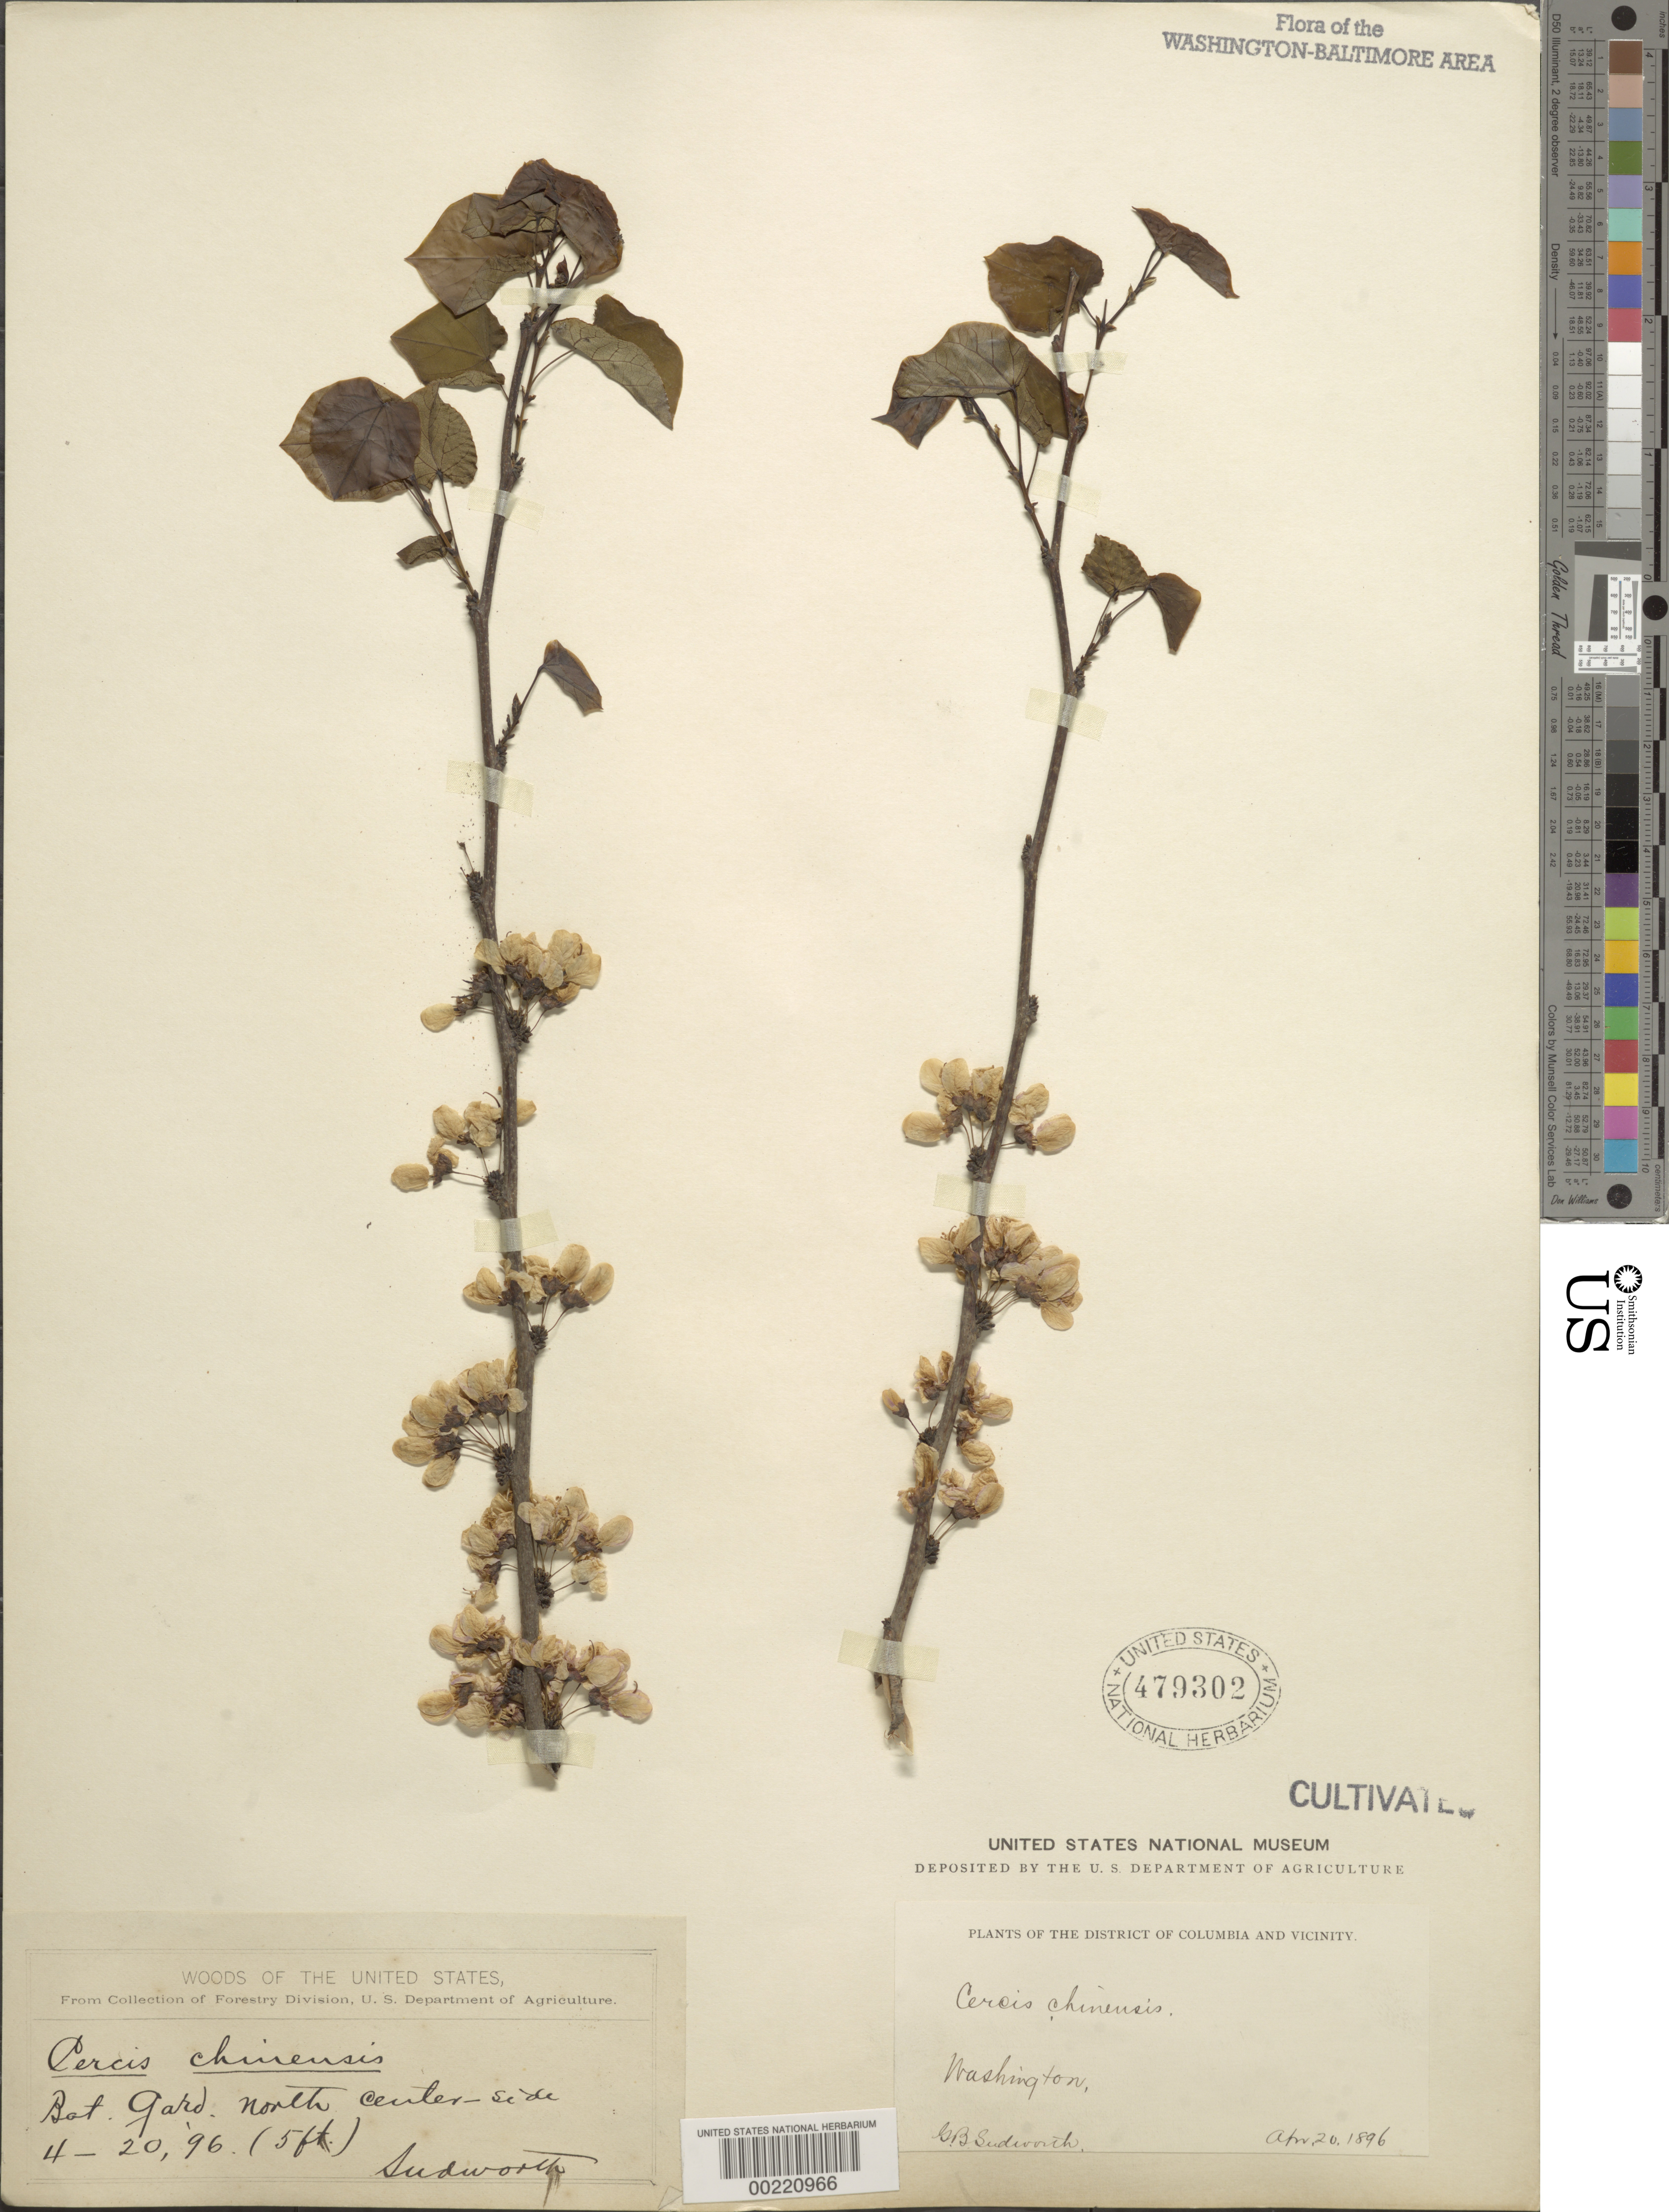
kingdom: Plantae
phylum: Tracheophyta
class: Magnoliopsida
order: Fabales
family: Fabaceae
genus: Cercis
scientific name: Cercis chinensis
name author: Bunge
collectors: G. B. Sudworth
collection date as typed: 20 Apr 1896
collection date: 1896-04-20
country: United States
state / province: District of Columbia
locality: Botanical Gardens, north center side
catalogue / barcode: US 479302